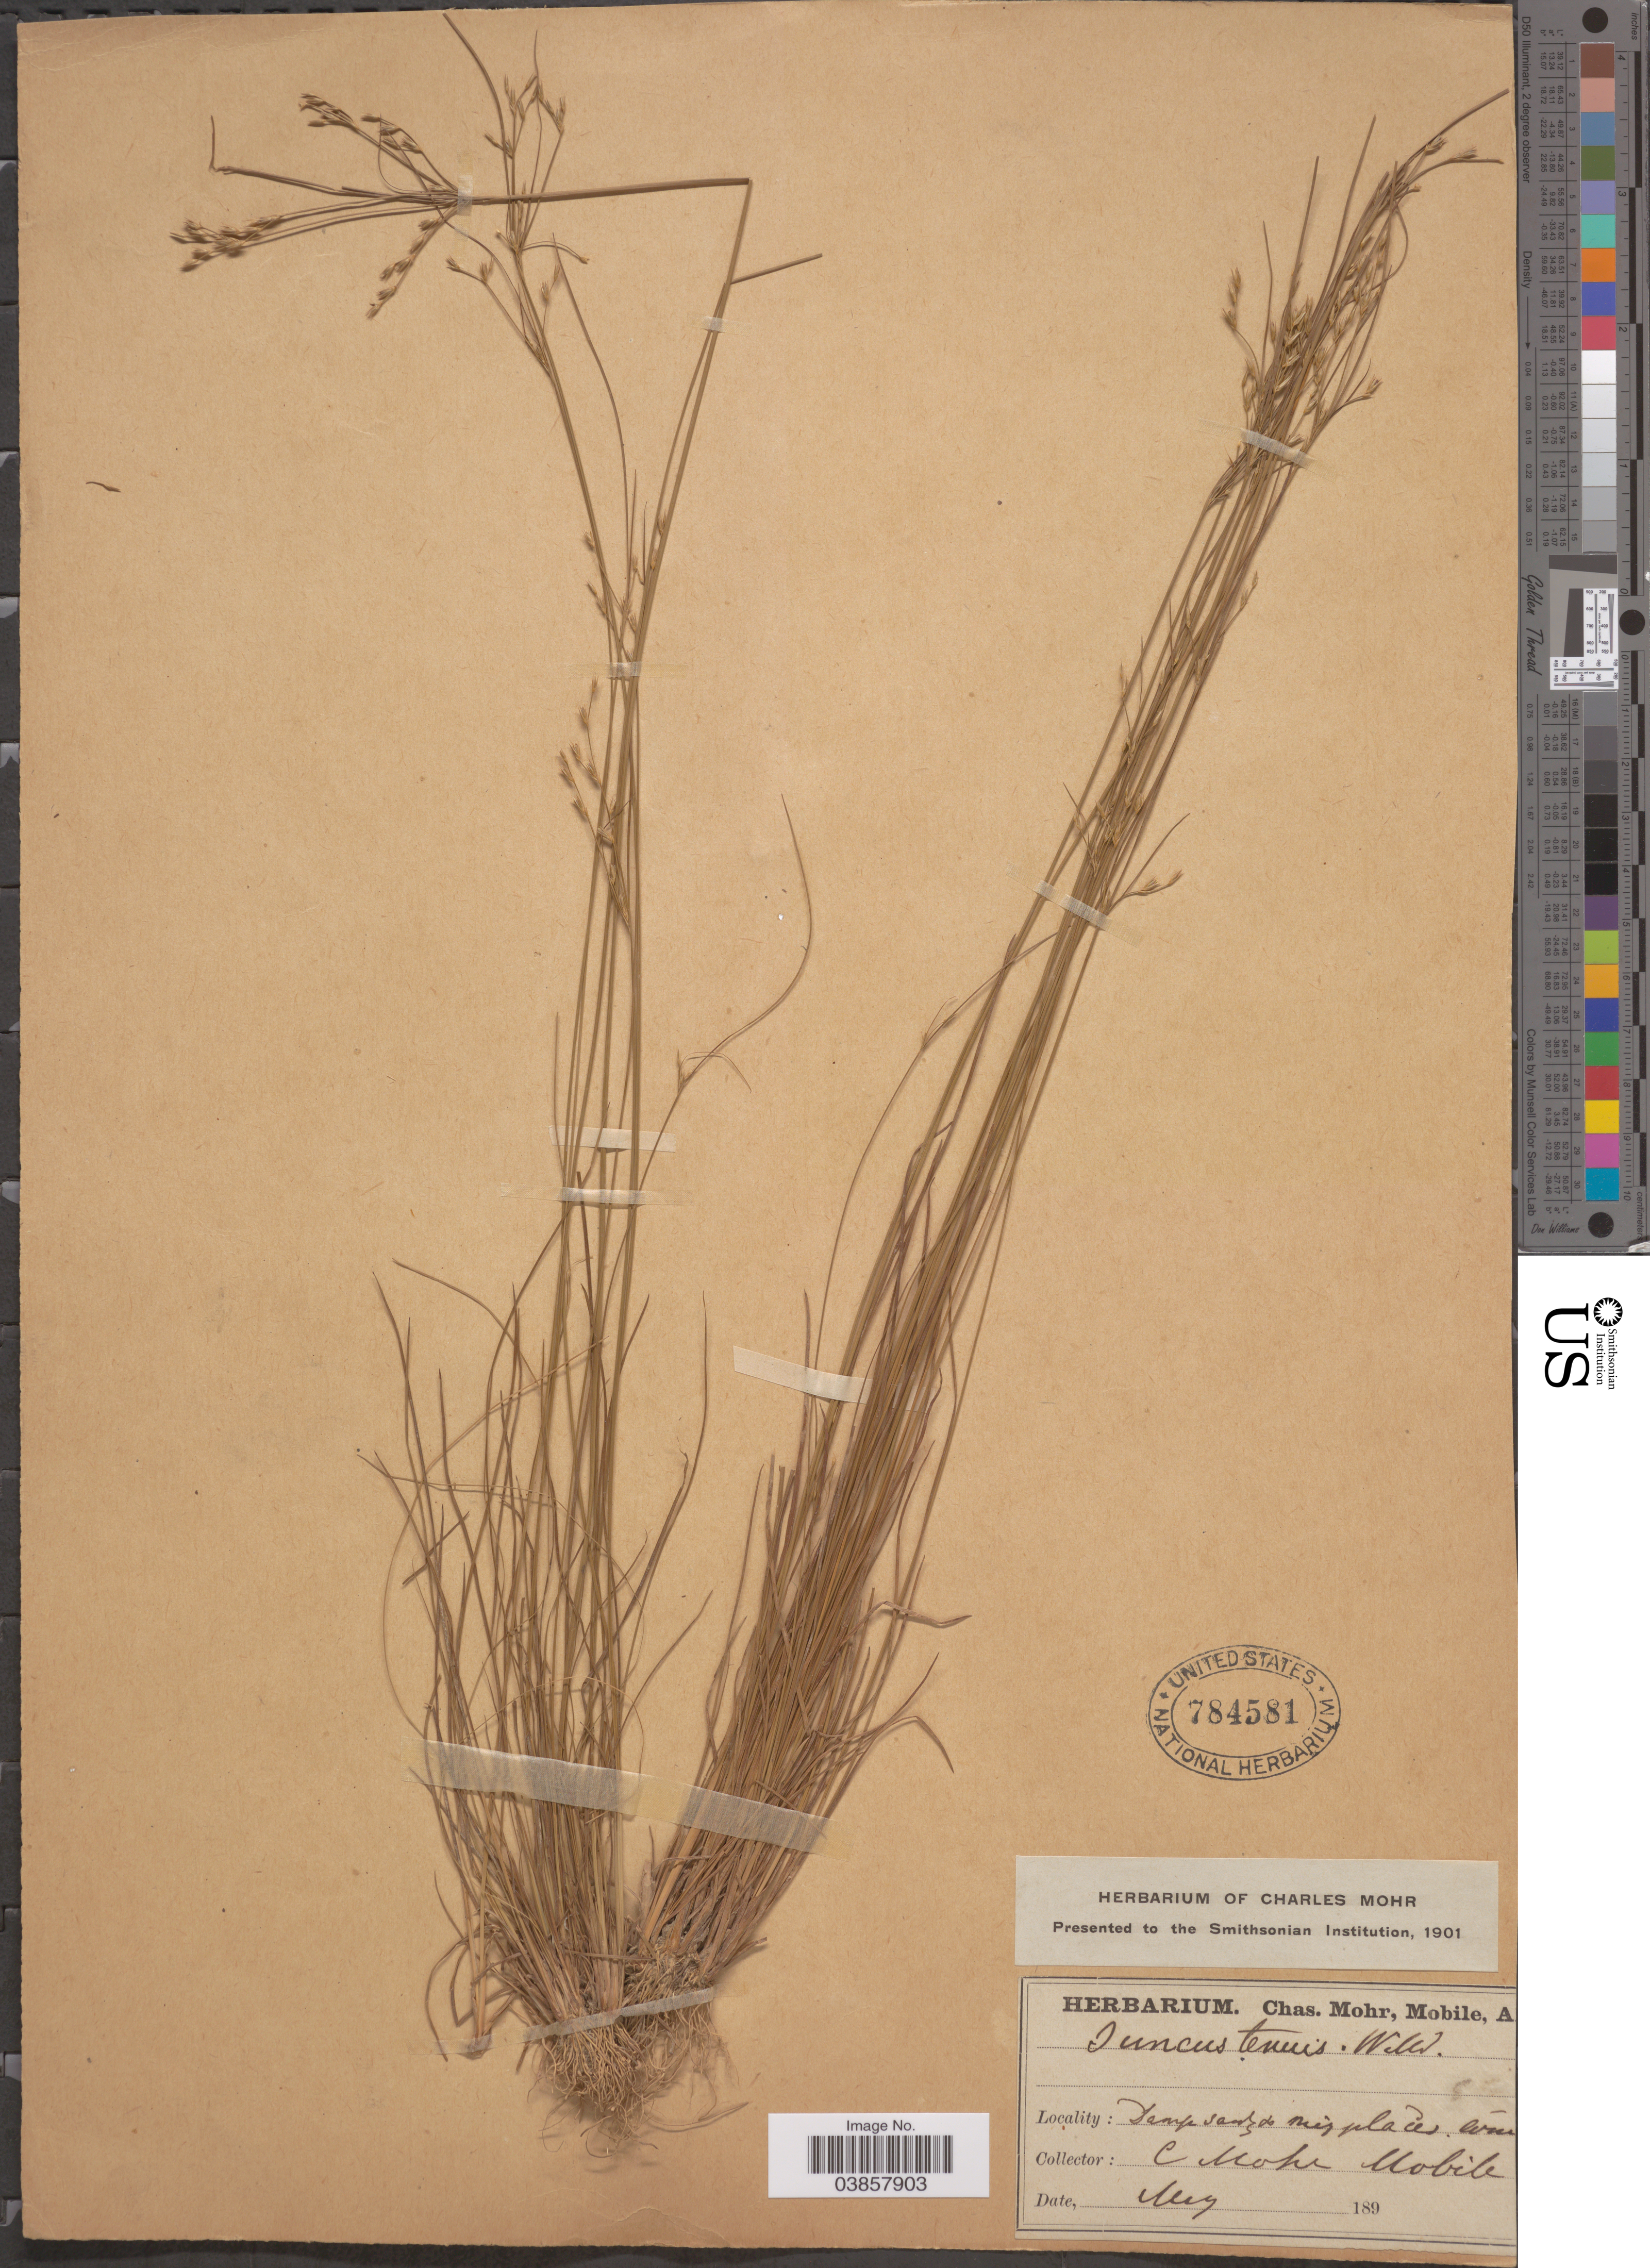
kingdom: Plantae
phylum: Tracheophyta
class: Liliopsida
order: Poales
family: Juncaceae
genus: Juncus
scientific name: Juncus tenuis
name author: Willd.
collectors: Mohr, C. T. (herbarium)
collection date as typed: May 189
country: United States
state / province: Alabama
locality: Mobile.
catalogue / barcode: US 784581